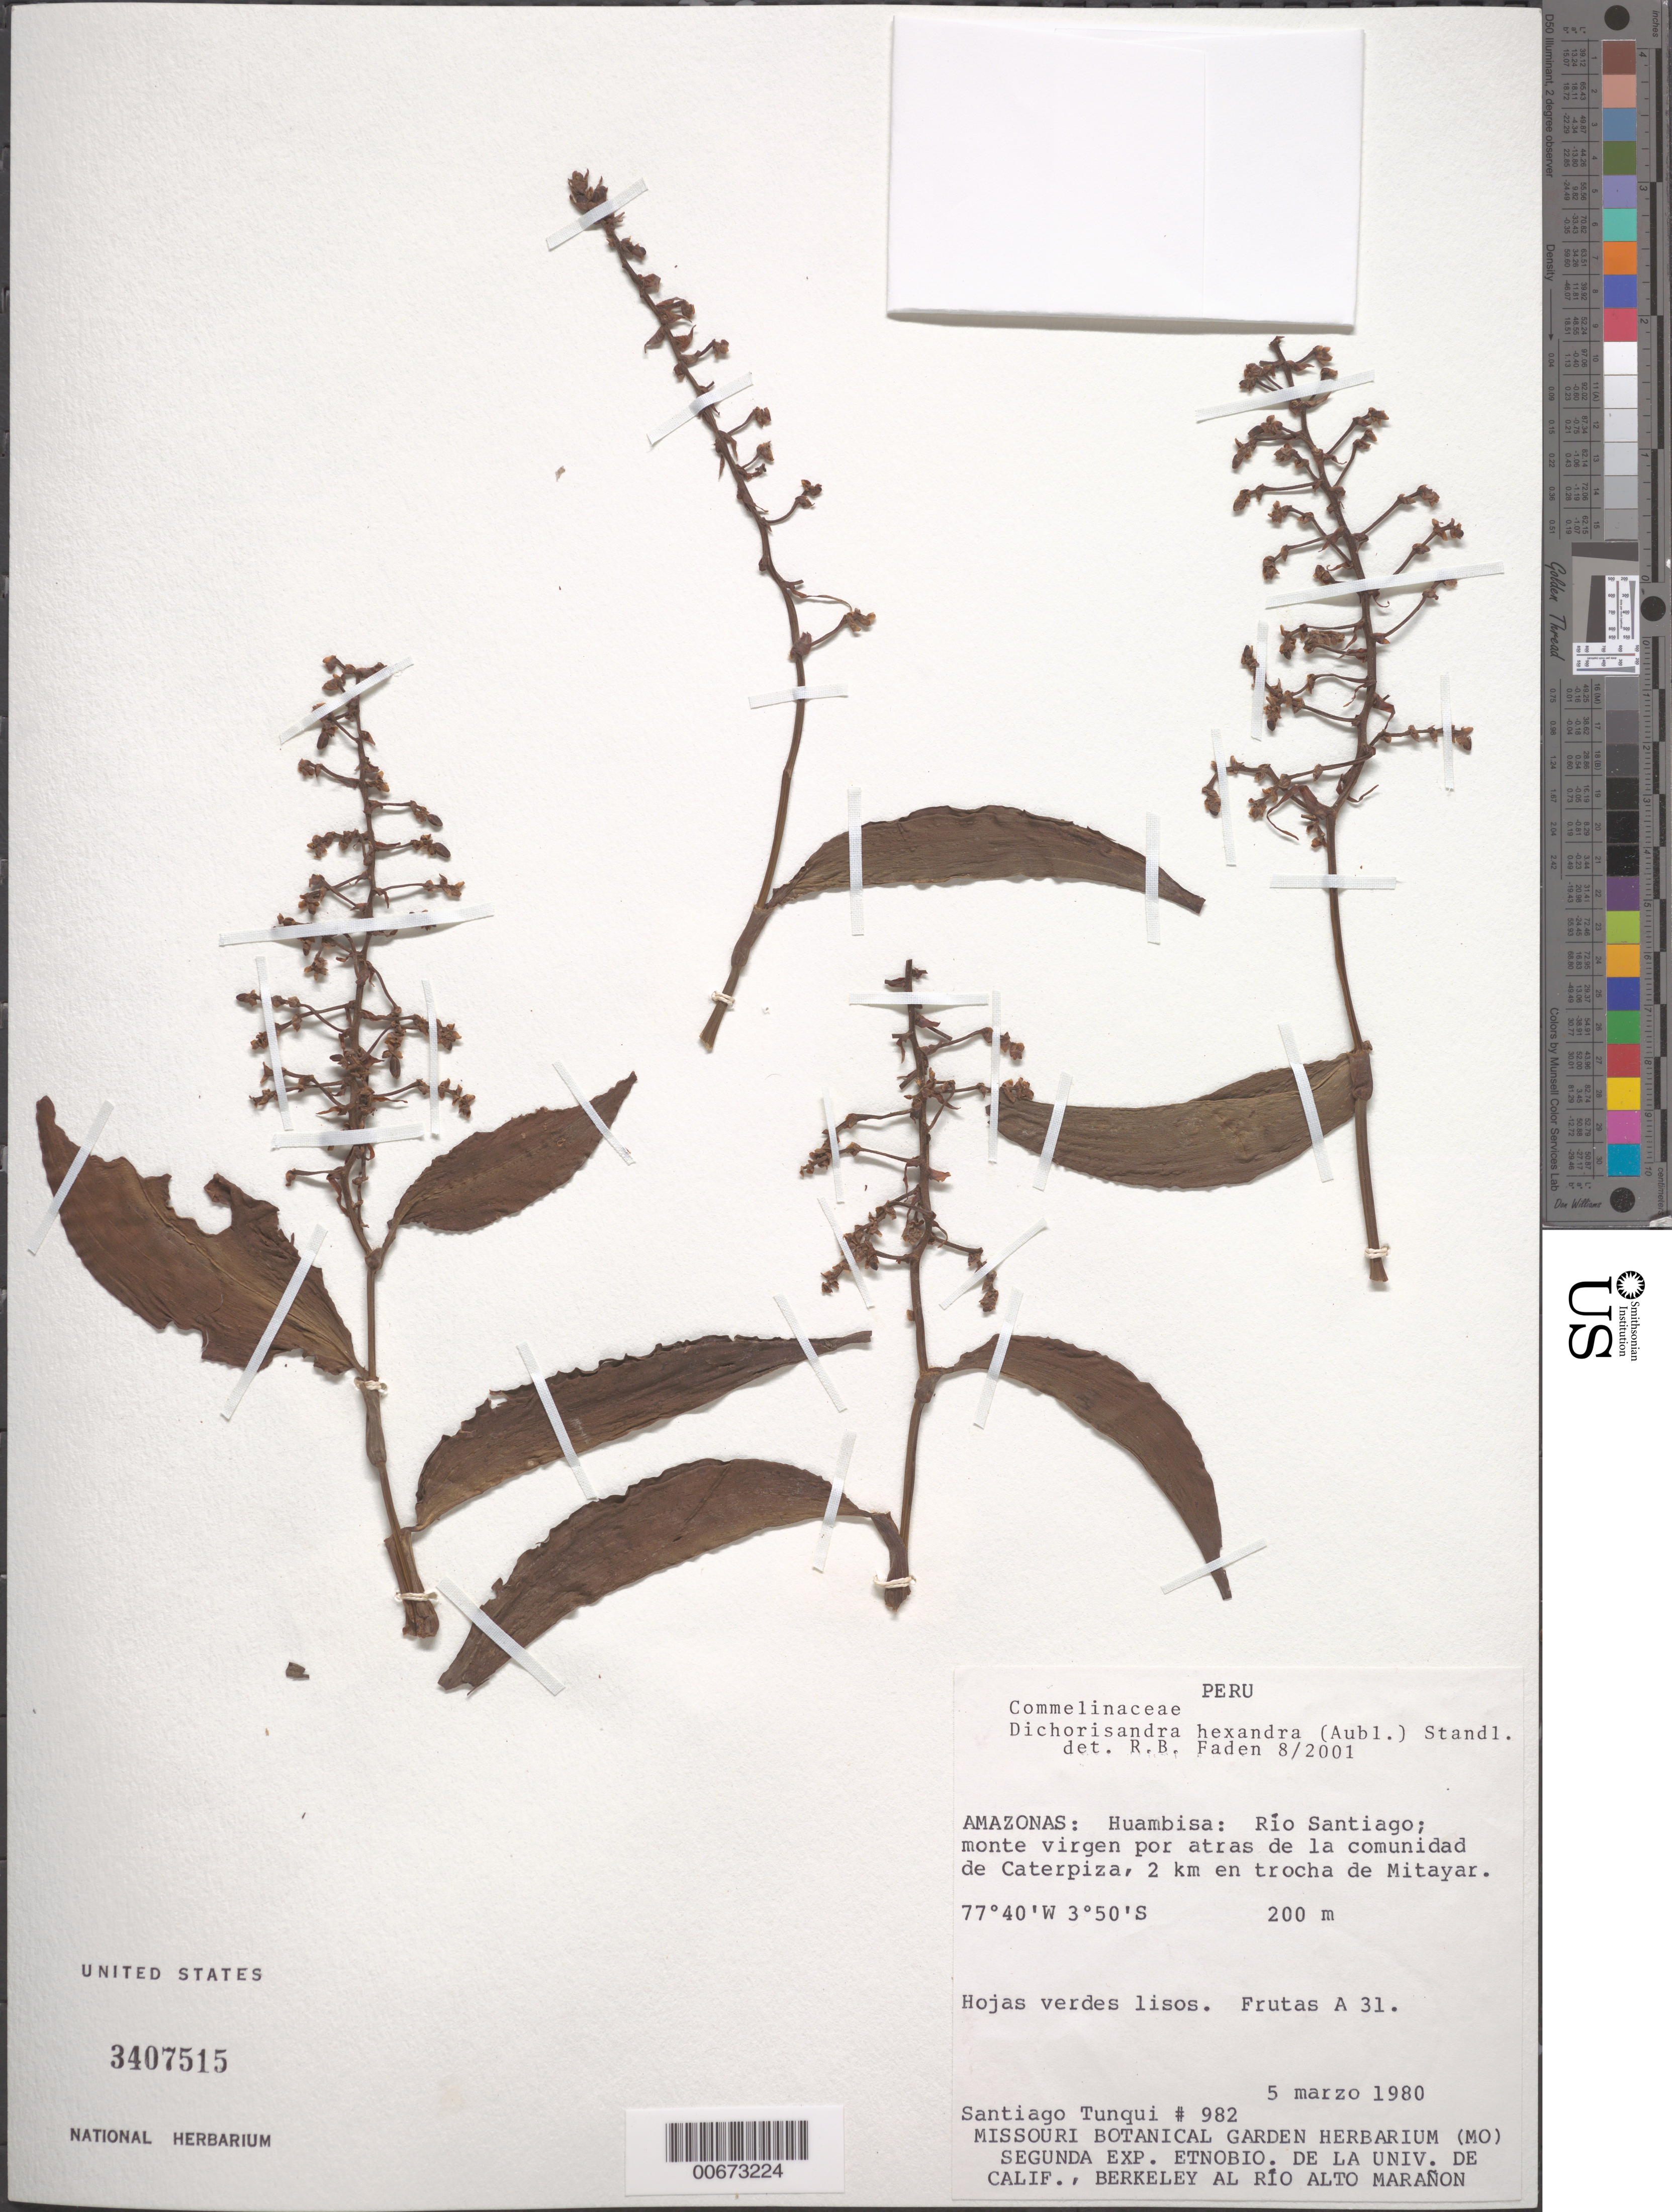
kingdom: Plantae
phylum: Tracheophyta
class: Liliopsida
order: Commelinales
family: Commelinaceae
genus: Dichorisandra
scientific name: Dichorisandra hexandra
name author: (Aubl.) Standl.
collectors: S. Tunqui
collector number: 982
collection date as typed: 05 Mar 1980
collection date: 1980-03-05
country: Peru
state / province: Amazonas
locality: Huambisa; Río Santiago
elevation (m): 200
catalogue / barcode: US 3407515